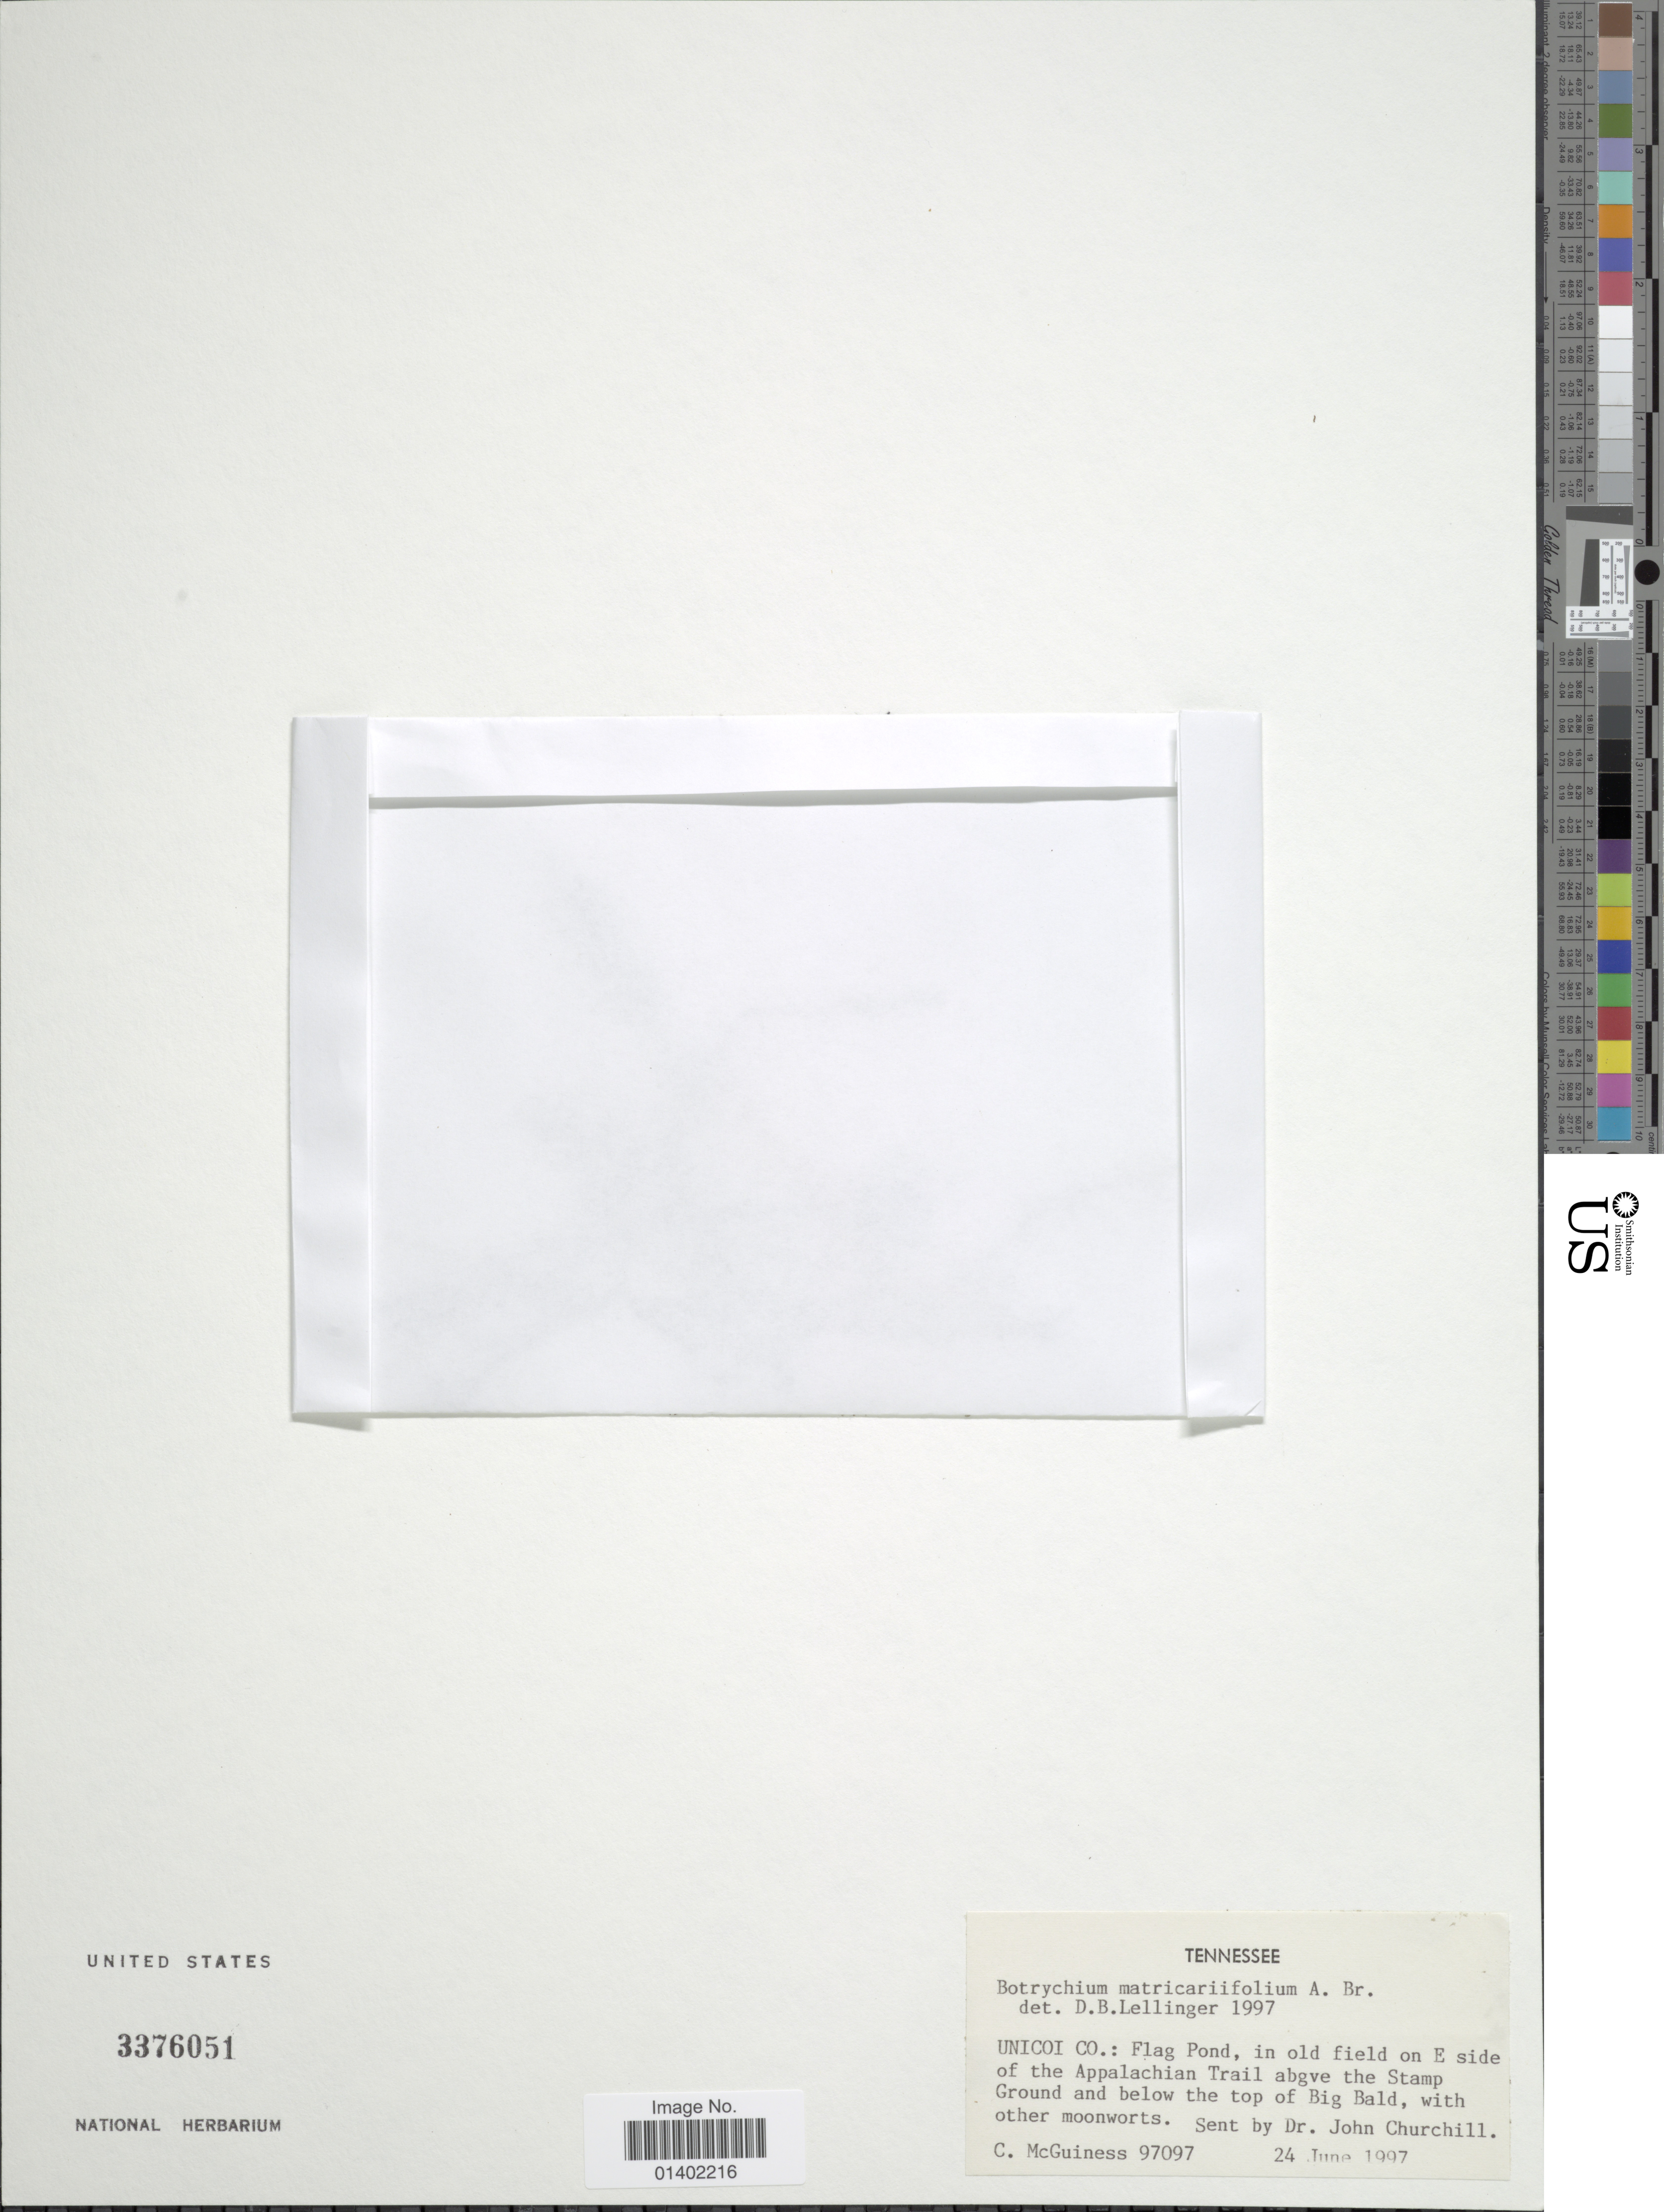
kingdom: Plantae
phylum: Tracheophyta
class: Polypodiopsida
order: Ophioglossales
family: Ophioglossaceae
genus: Botrychium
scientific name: Botrychium matricariifolium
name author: (A. Braun ex Dowell) A. Braun ex Koch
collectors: C. McGuinnes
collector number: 97097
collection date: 1997-06-24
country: United States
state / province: Tennessee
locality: UNICOI CO.: Flag Pond, in old field on E side of the Appalachian Trail above the Stamp Ground and below the top of Big bald, with other moonworts.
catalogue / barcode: US 3376051